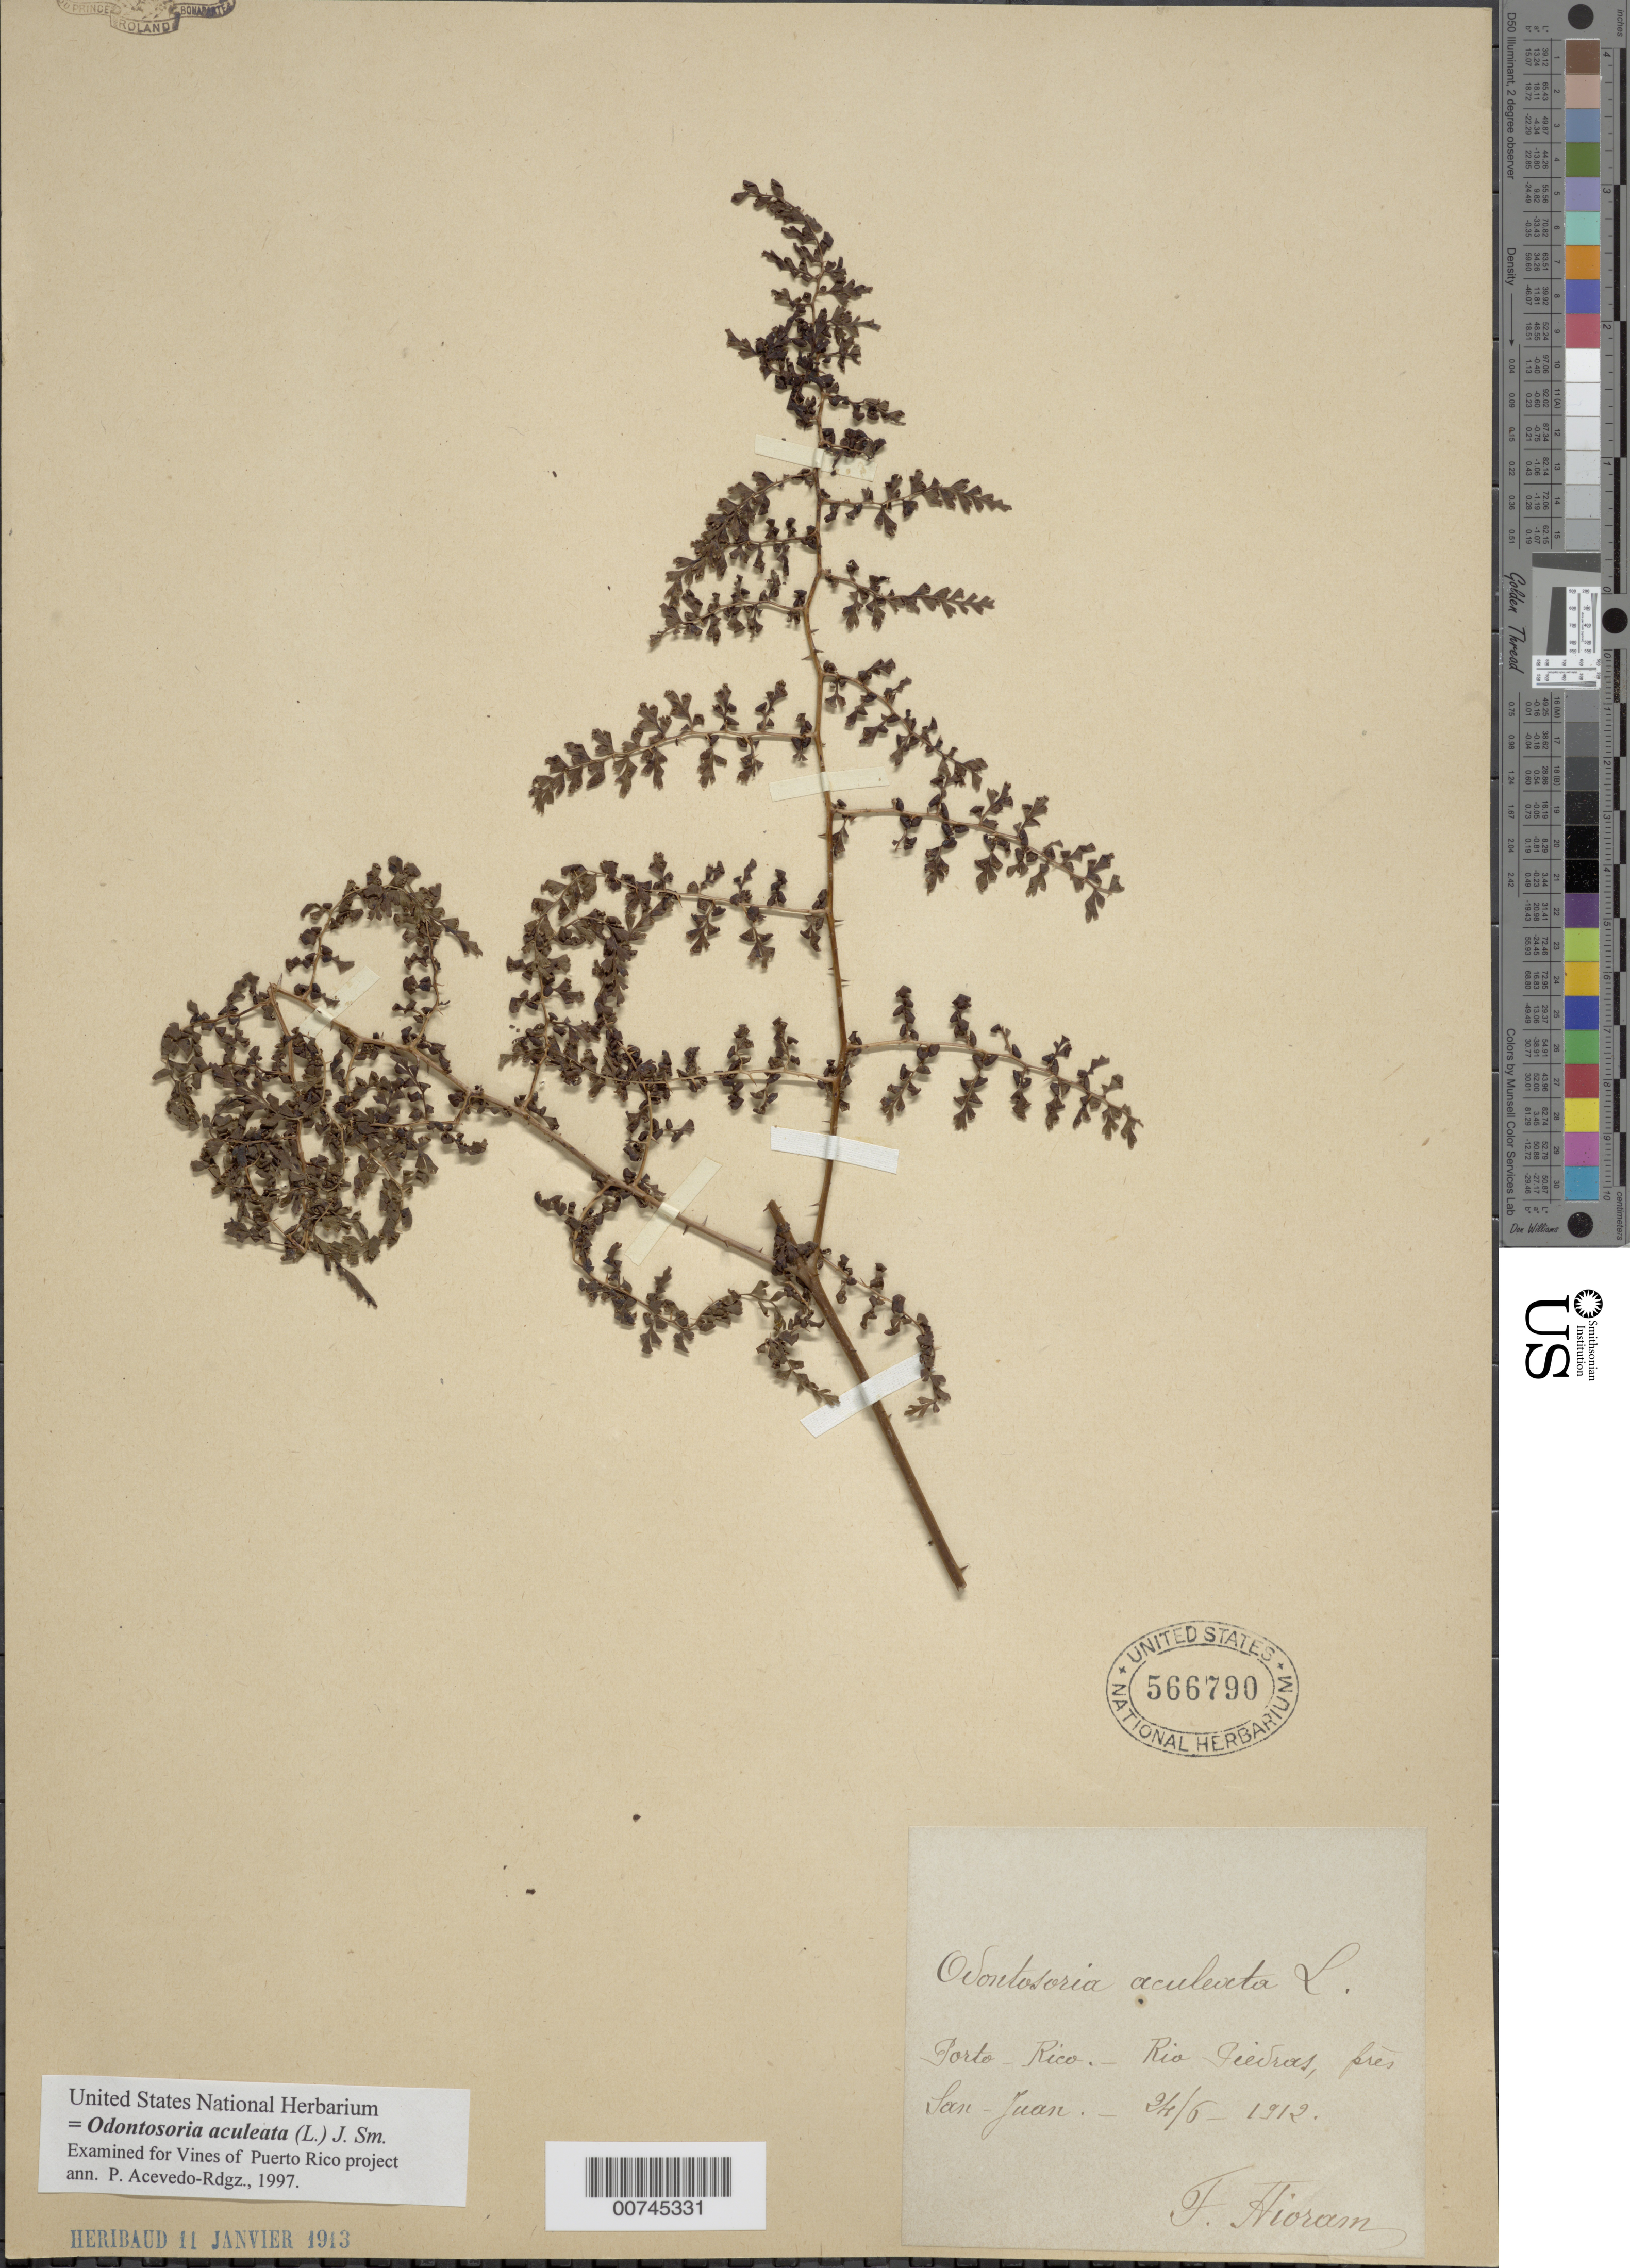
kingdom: Plantae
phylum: Tracheophyta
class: Polypodiopsida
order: Polypodiales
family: Lindsaeaceae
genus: Odontosoria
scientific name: Odontosoria aculeata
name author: (L.) J. Sm.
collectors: Bro. Hioram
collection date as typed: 24 Jun 1912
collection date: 1912-06-24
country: Puerto Rico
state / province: San Juan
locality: Pres San Juan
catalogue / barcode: US 566790